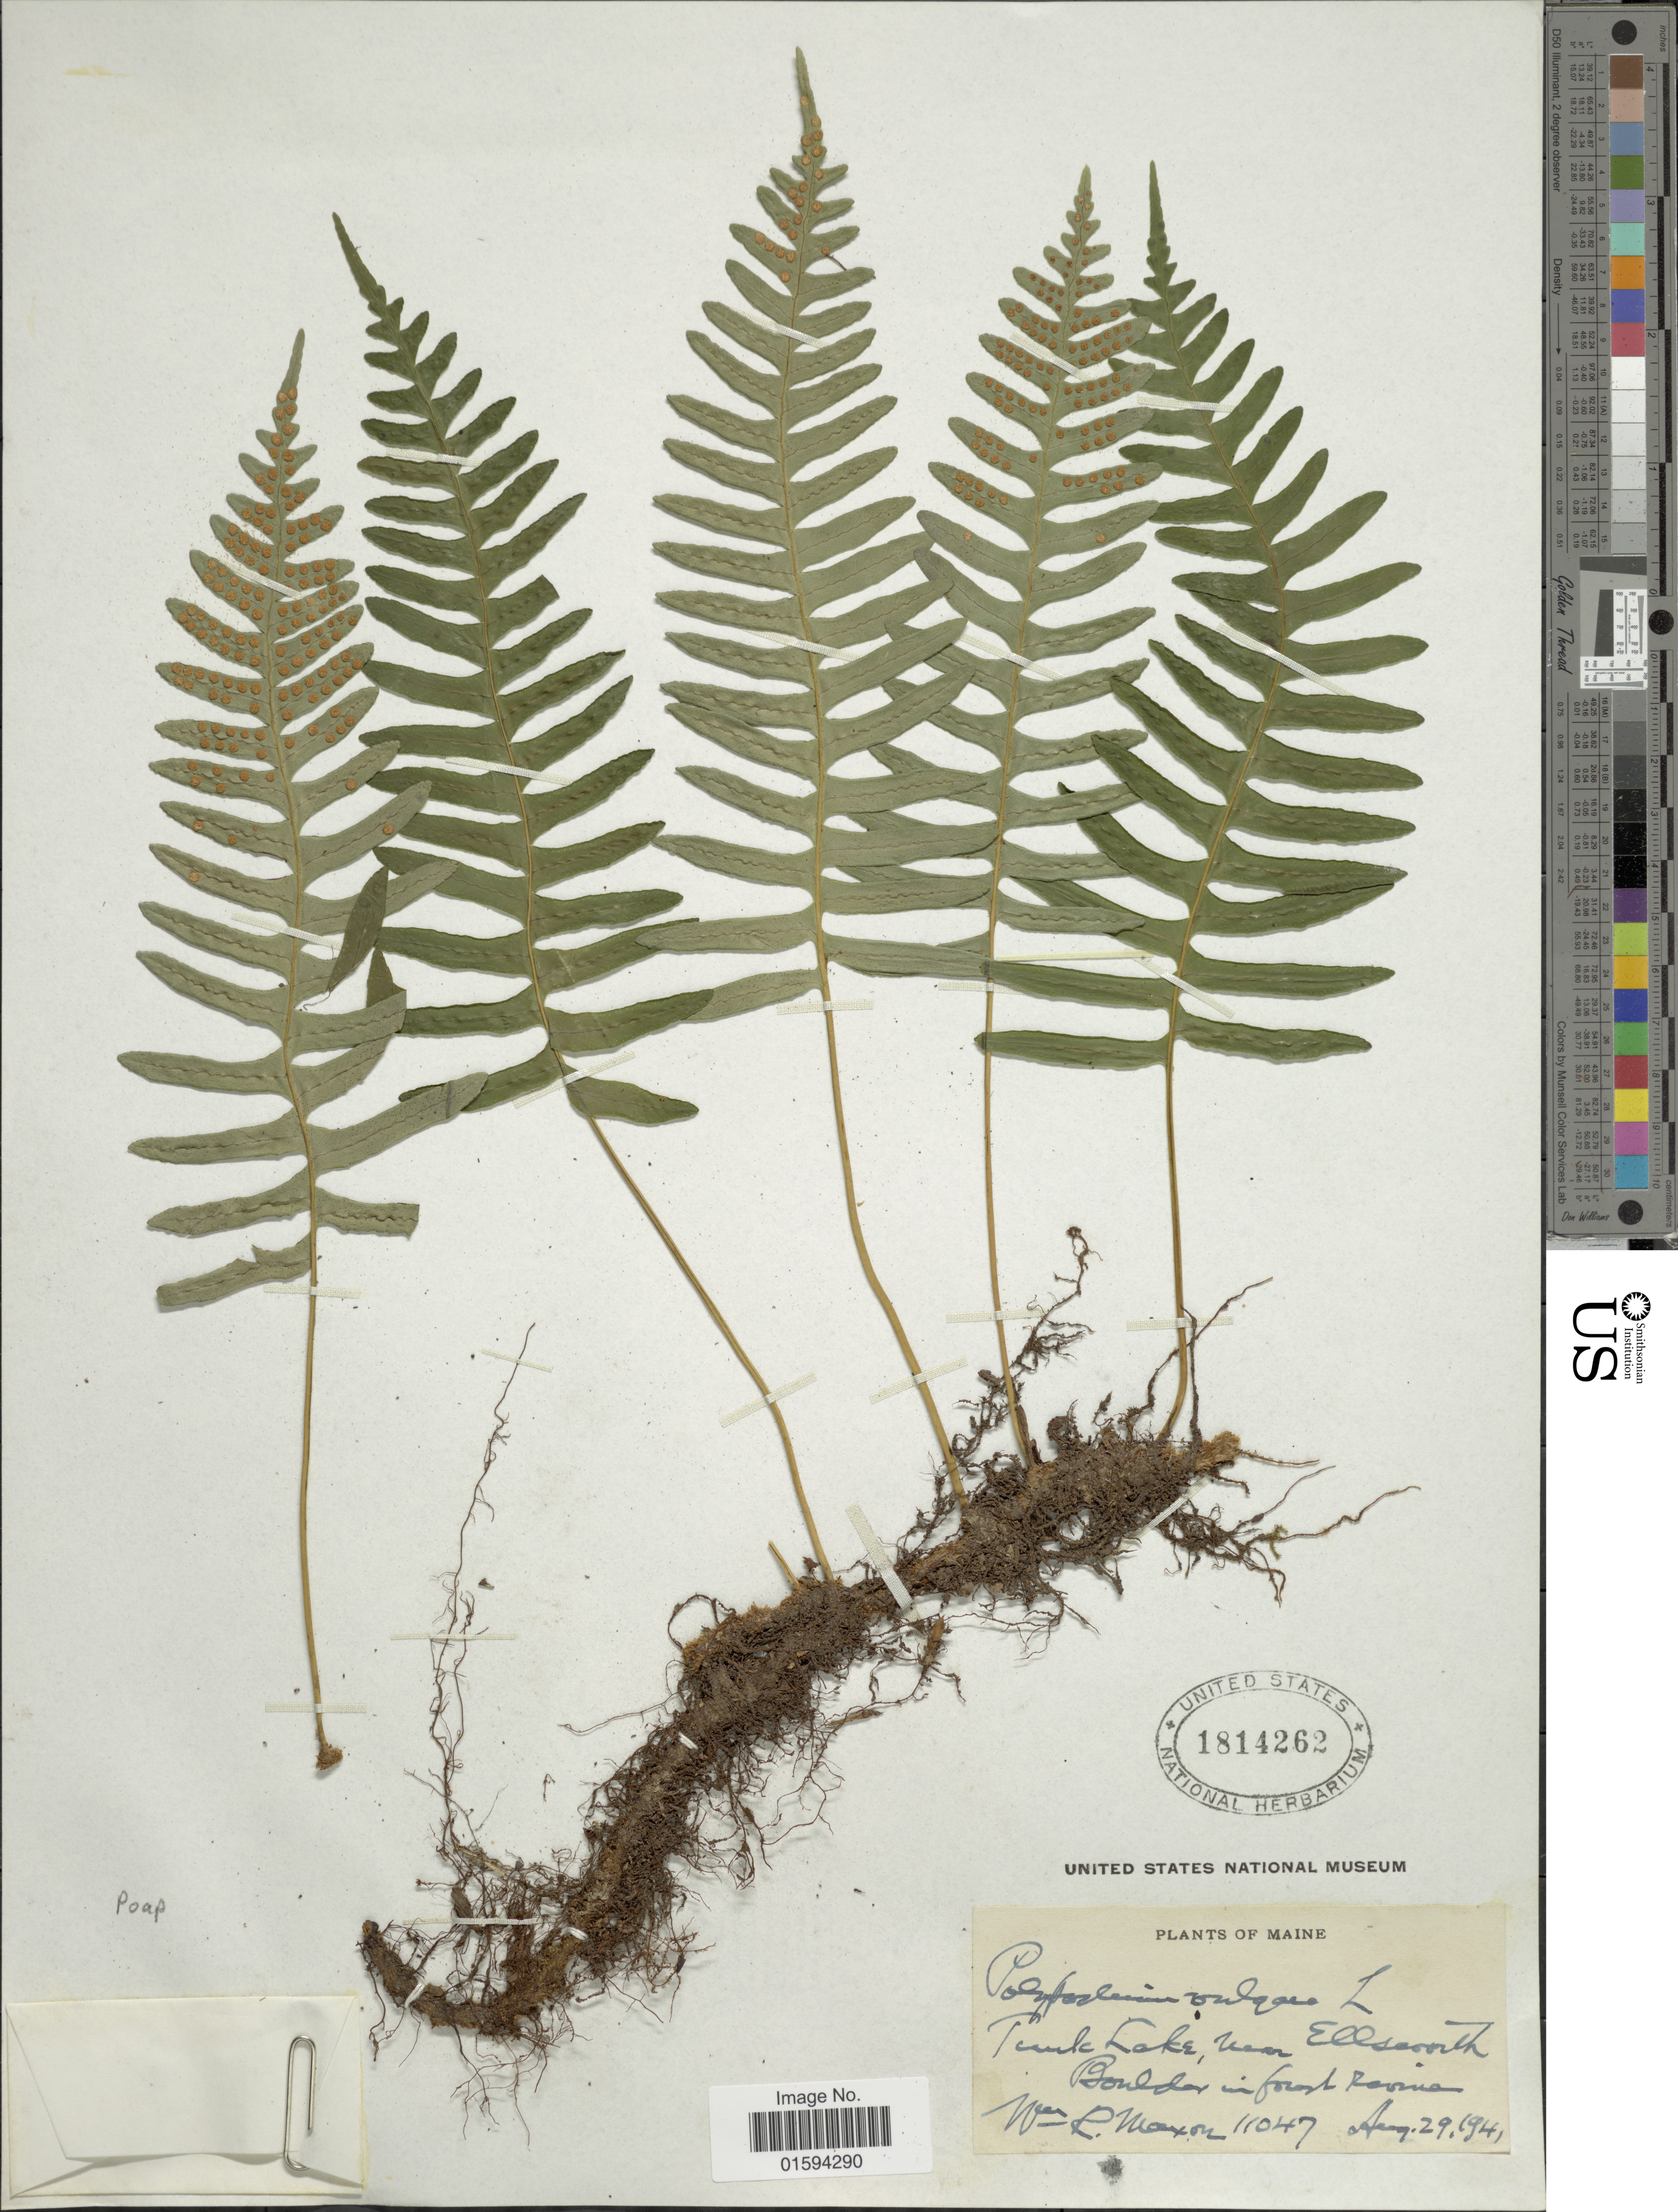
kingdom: Plantae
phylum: Tracheophyta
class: Polypodiopsida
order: Polypodiales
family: Polypodiaceae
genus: Polypodium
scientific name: Polypodium appalachianum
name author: Haufler & Windham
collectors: W. R. Maxon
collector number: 11047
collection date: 1941-08-29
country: United States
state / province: Maine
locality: Tunk Lake, near Ellsworth. Boulder in forest ravine.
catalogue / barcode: US 1814262